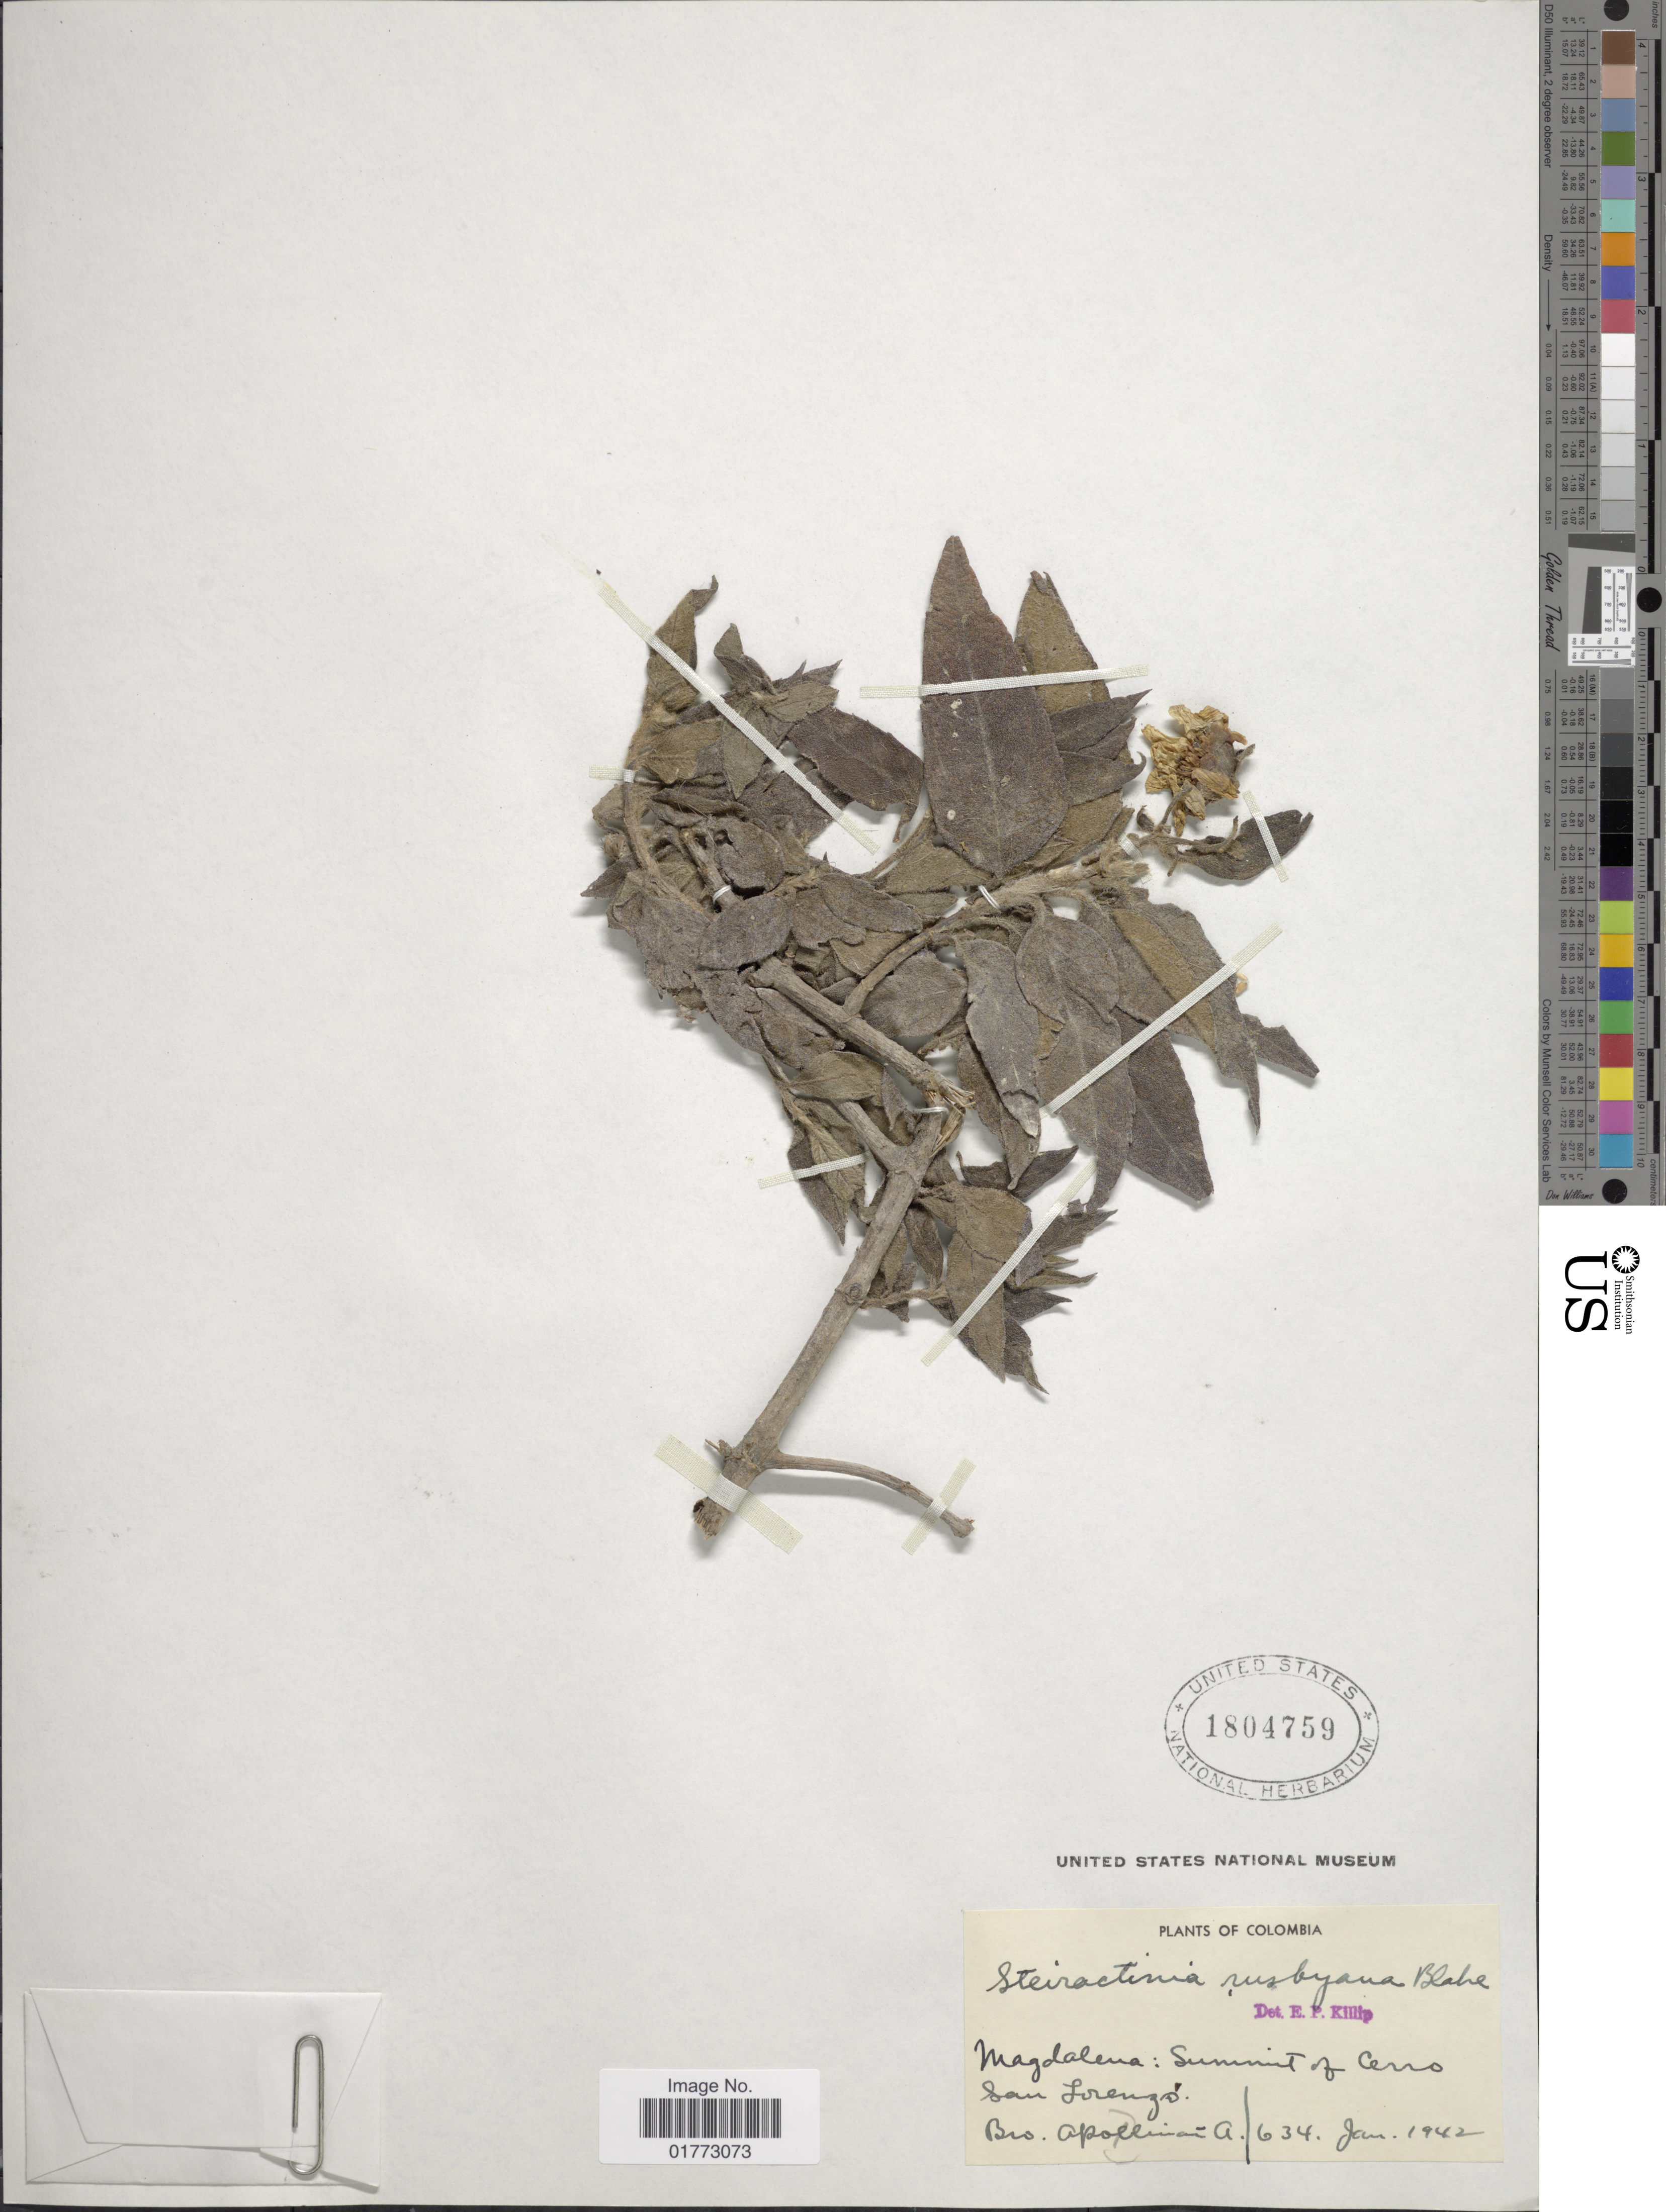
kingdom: Plantae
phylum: Tracheophyta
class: Magnoliopsida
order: Asterales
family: Asteraceae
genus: Steiractinia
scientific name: Steiractinia rusbyana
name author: S.F. Blake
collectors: Bro. Apolinar A.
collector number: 634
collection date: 1942-01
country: Colombia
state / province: Magdalena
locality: Summit of Cerro San Lorenzo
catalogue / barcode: US 1804759